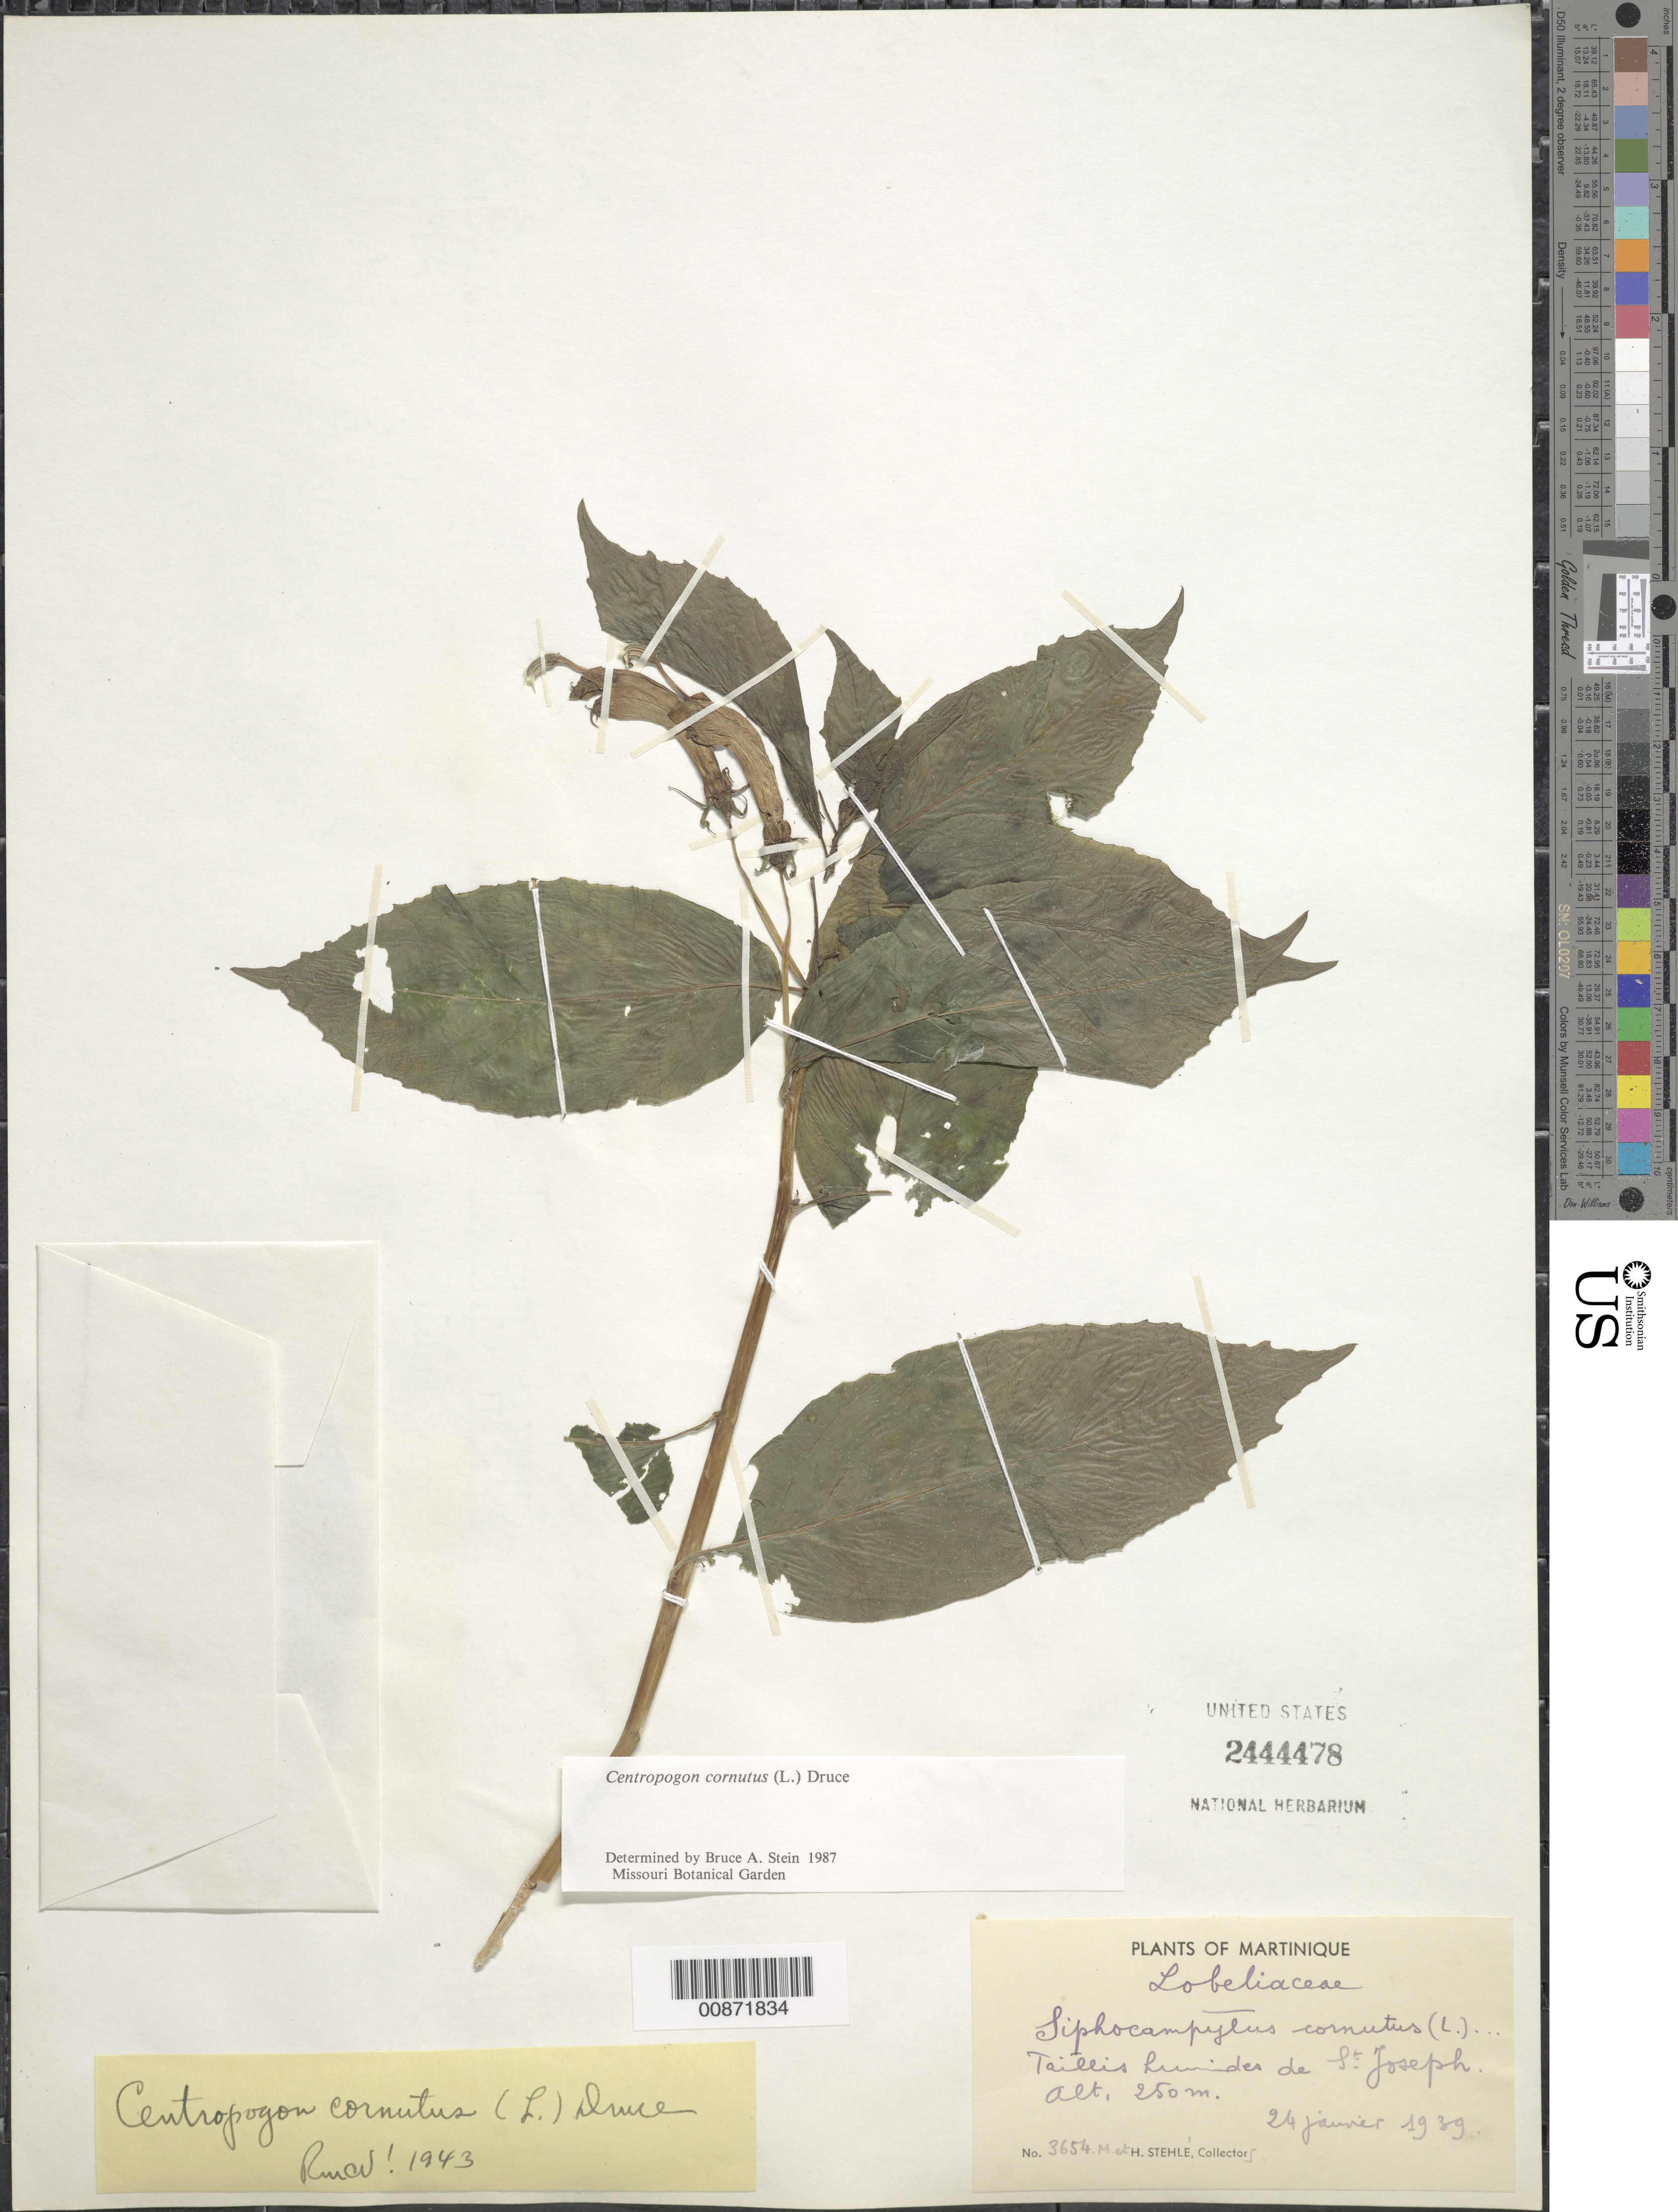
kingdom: Plantae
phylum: Tracheophyta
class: Magnoliopsida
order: Asterales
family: Campanulaceae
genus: Centropogon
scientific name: Centropogon cornutus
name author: (L.) Druce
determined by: Stein, B. A., Senior Director, Climate Adaptation and Resilience, National Wildlife Federation (UNITED STATES)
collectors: H. Stehlé & M. Stehlé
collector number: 3654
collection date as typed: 24 Jan 1939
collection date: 1939-01-24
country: Martinique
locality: St. Joseph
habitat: Taillis humides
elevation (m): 250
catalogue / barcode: US 2444478